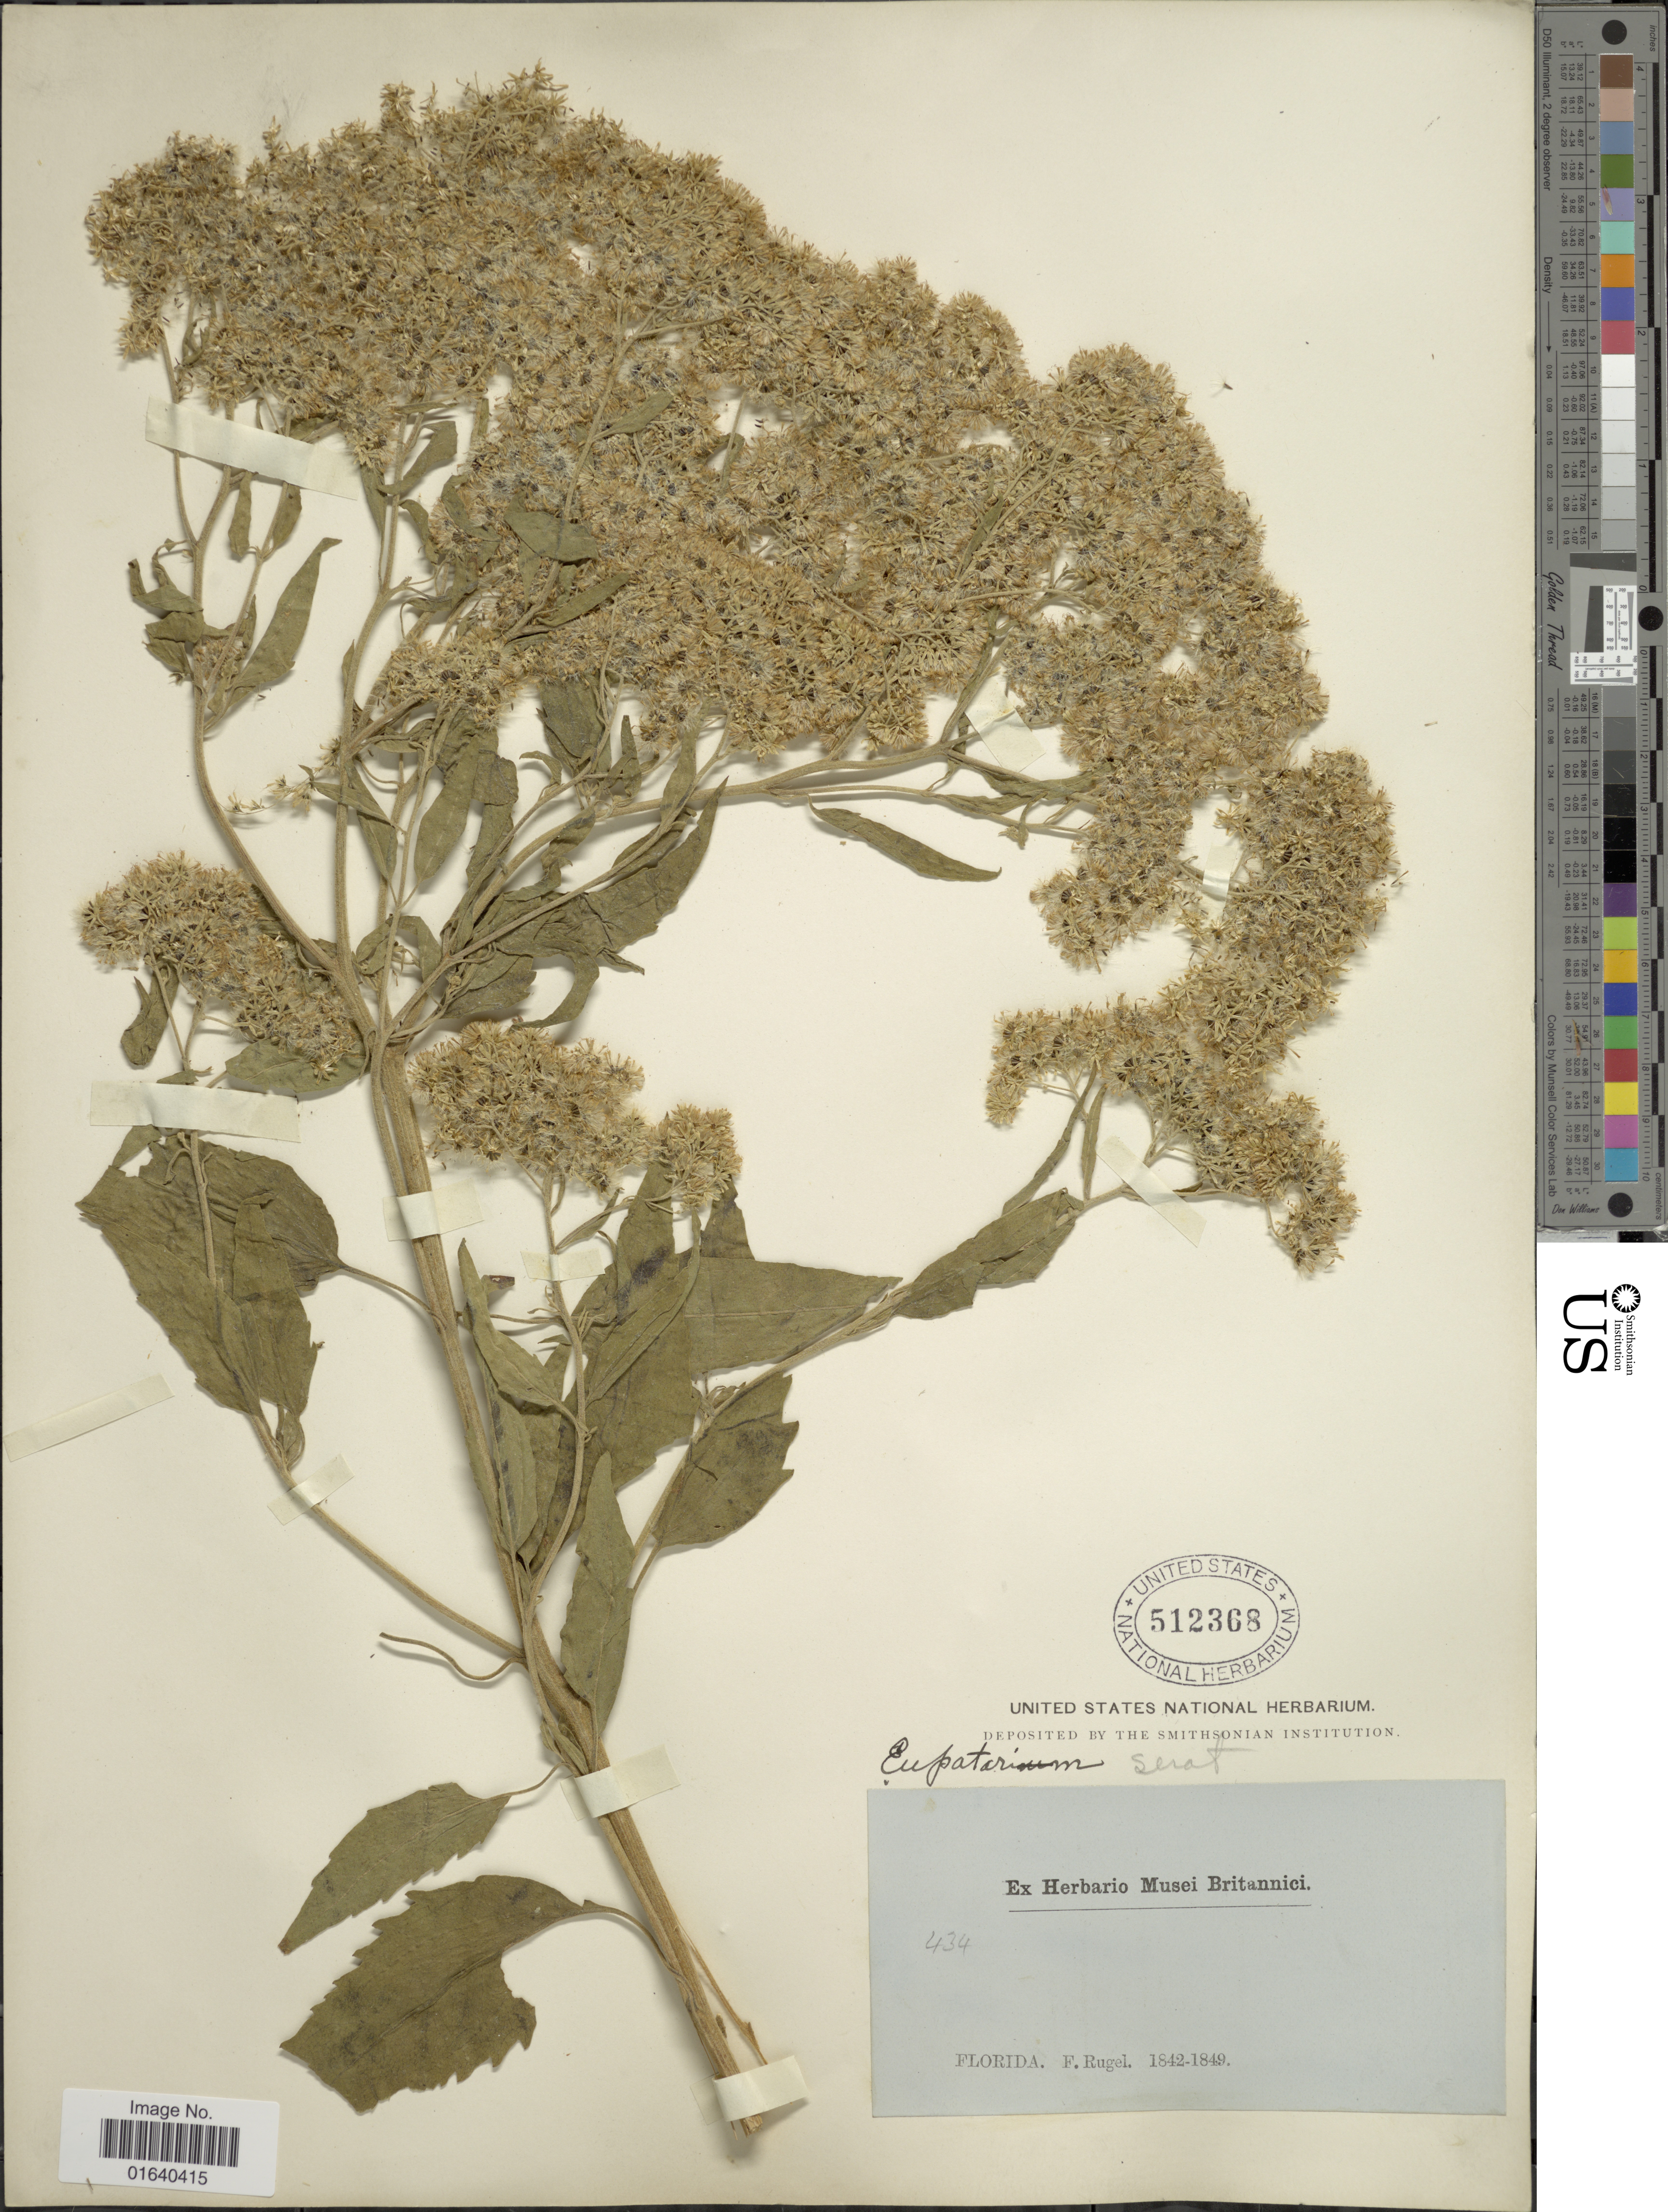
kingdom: Plantae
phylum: Tracheophyta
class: Magnoliopsida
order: Asterales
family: Asteraceae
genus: Eupatorium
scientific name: Eupatorium serotinum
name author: Michx.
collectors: F. Rugel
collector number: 434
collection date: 1842/1849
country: United States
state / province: Florida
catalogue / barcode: US 512368